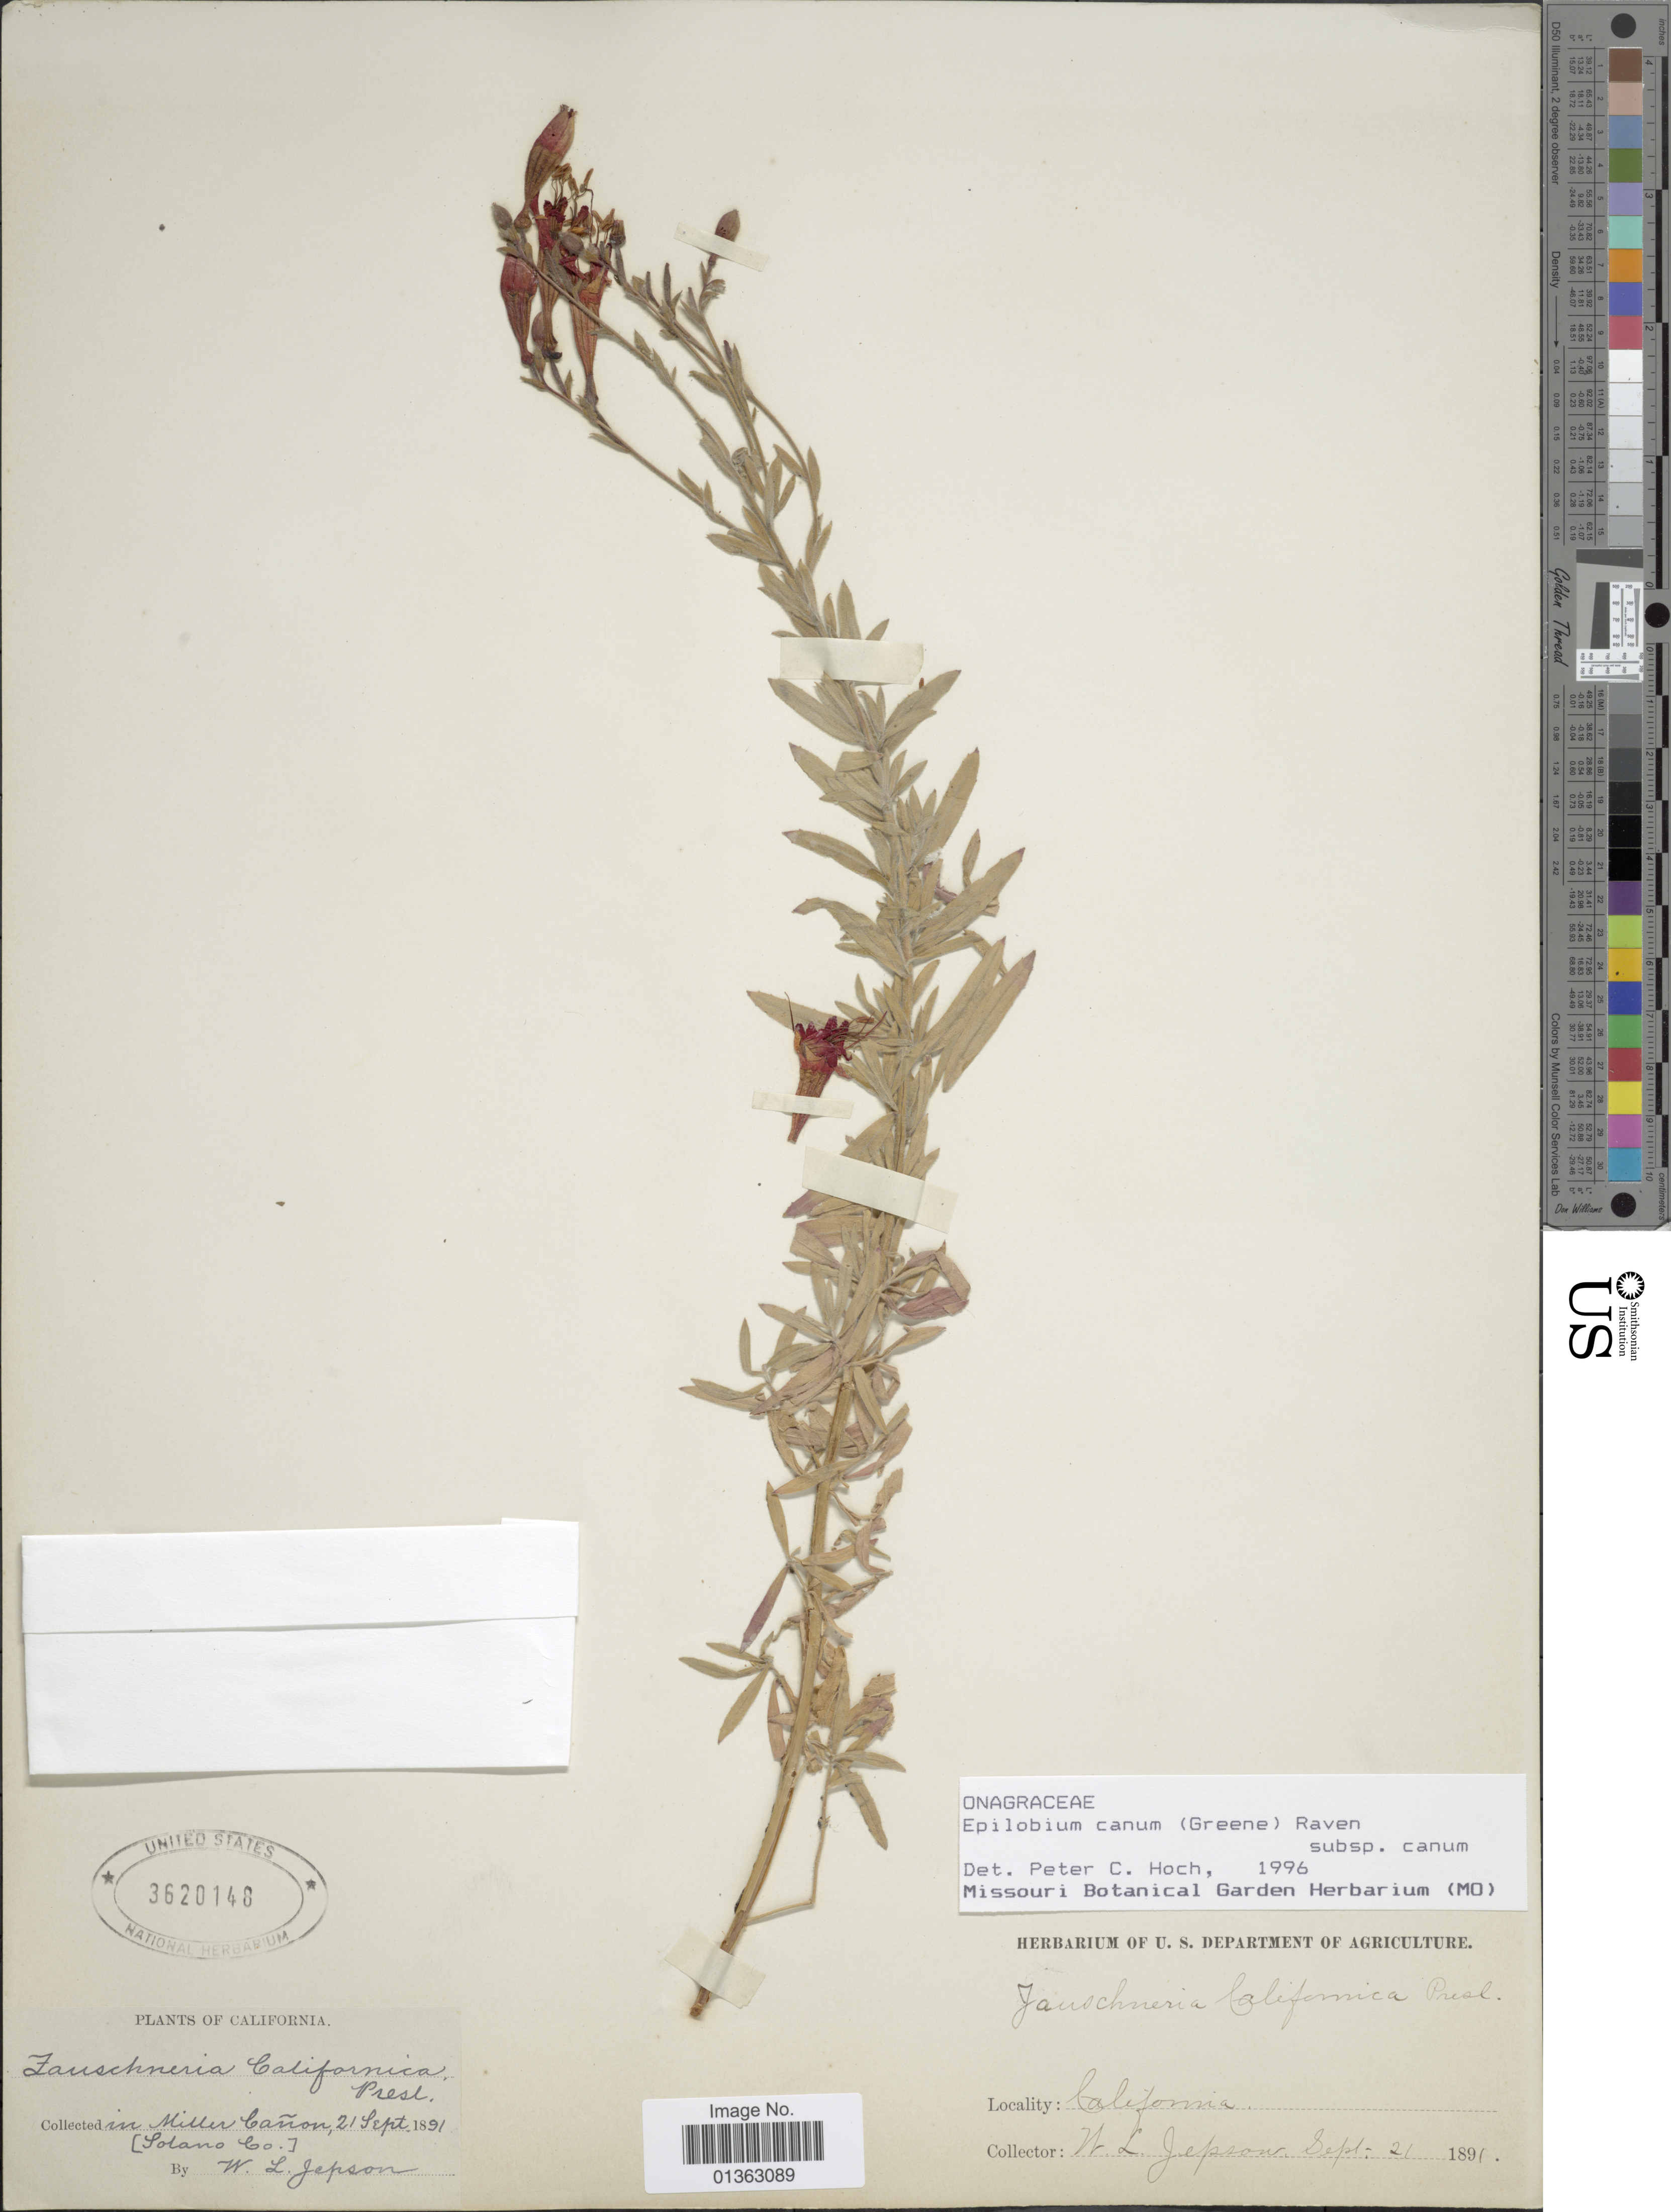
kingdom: Plantae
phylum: Tracheophyta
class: Magnoliopsida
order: Myrtales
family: Onagraceae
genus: Epilobium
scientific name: Epilobium canum subsp. canum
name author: (Greene) P.H. Raven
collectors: W. L. Jepson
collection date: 1891-09-21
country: United States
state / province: California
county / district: Solano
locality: In Miller Cañon [Solano Co.].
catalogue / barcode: US 3620148